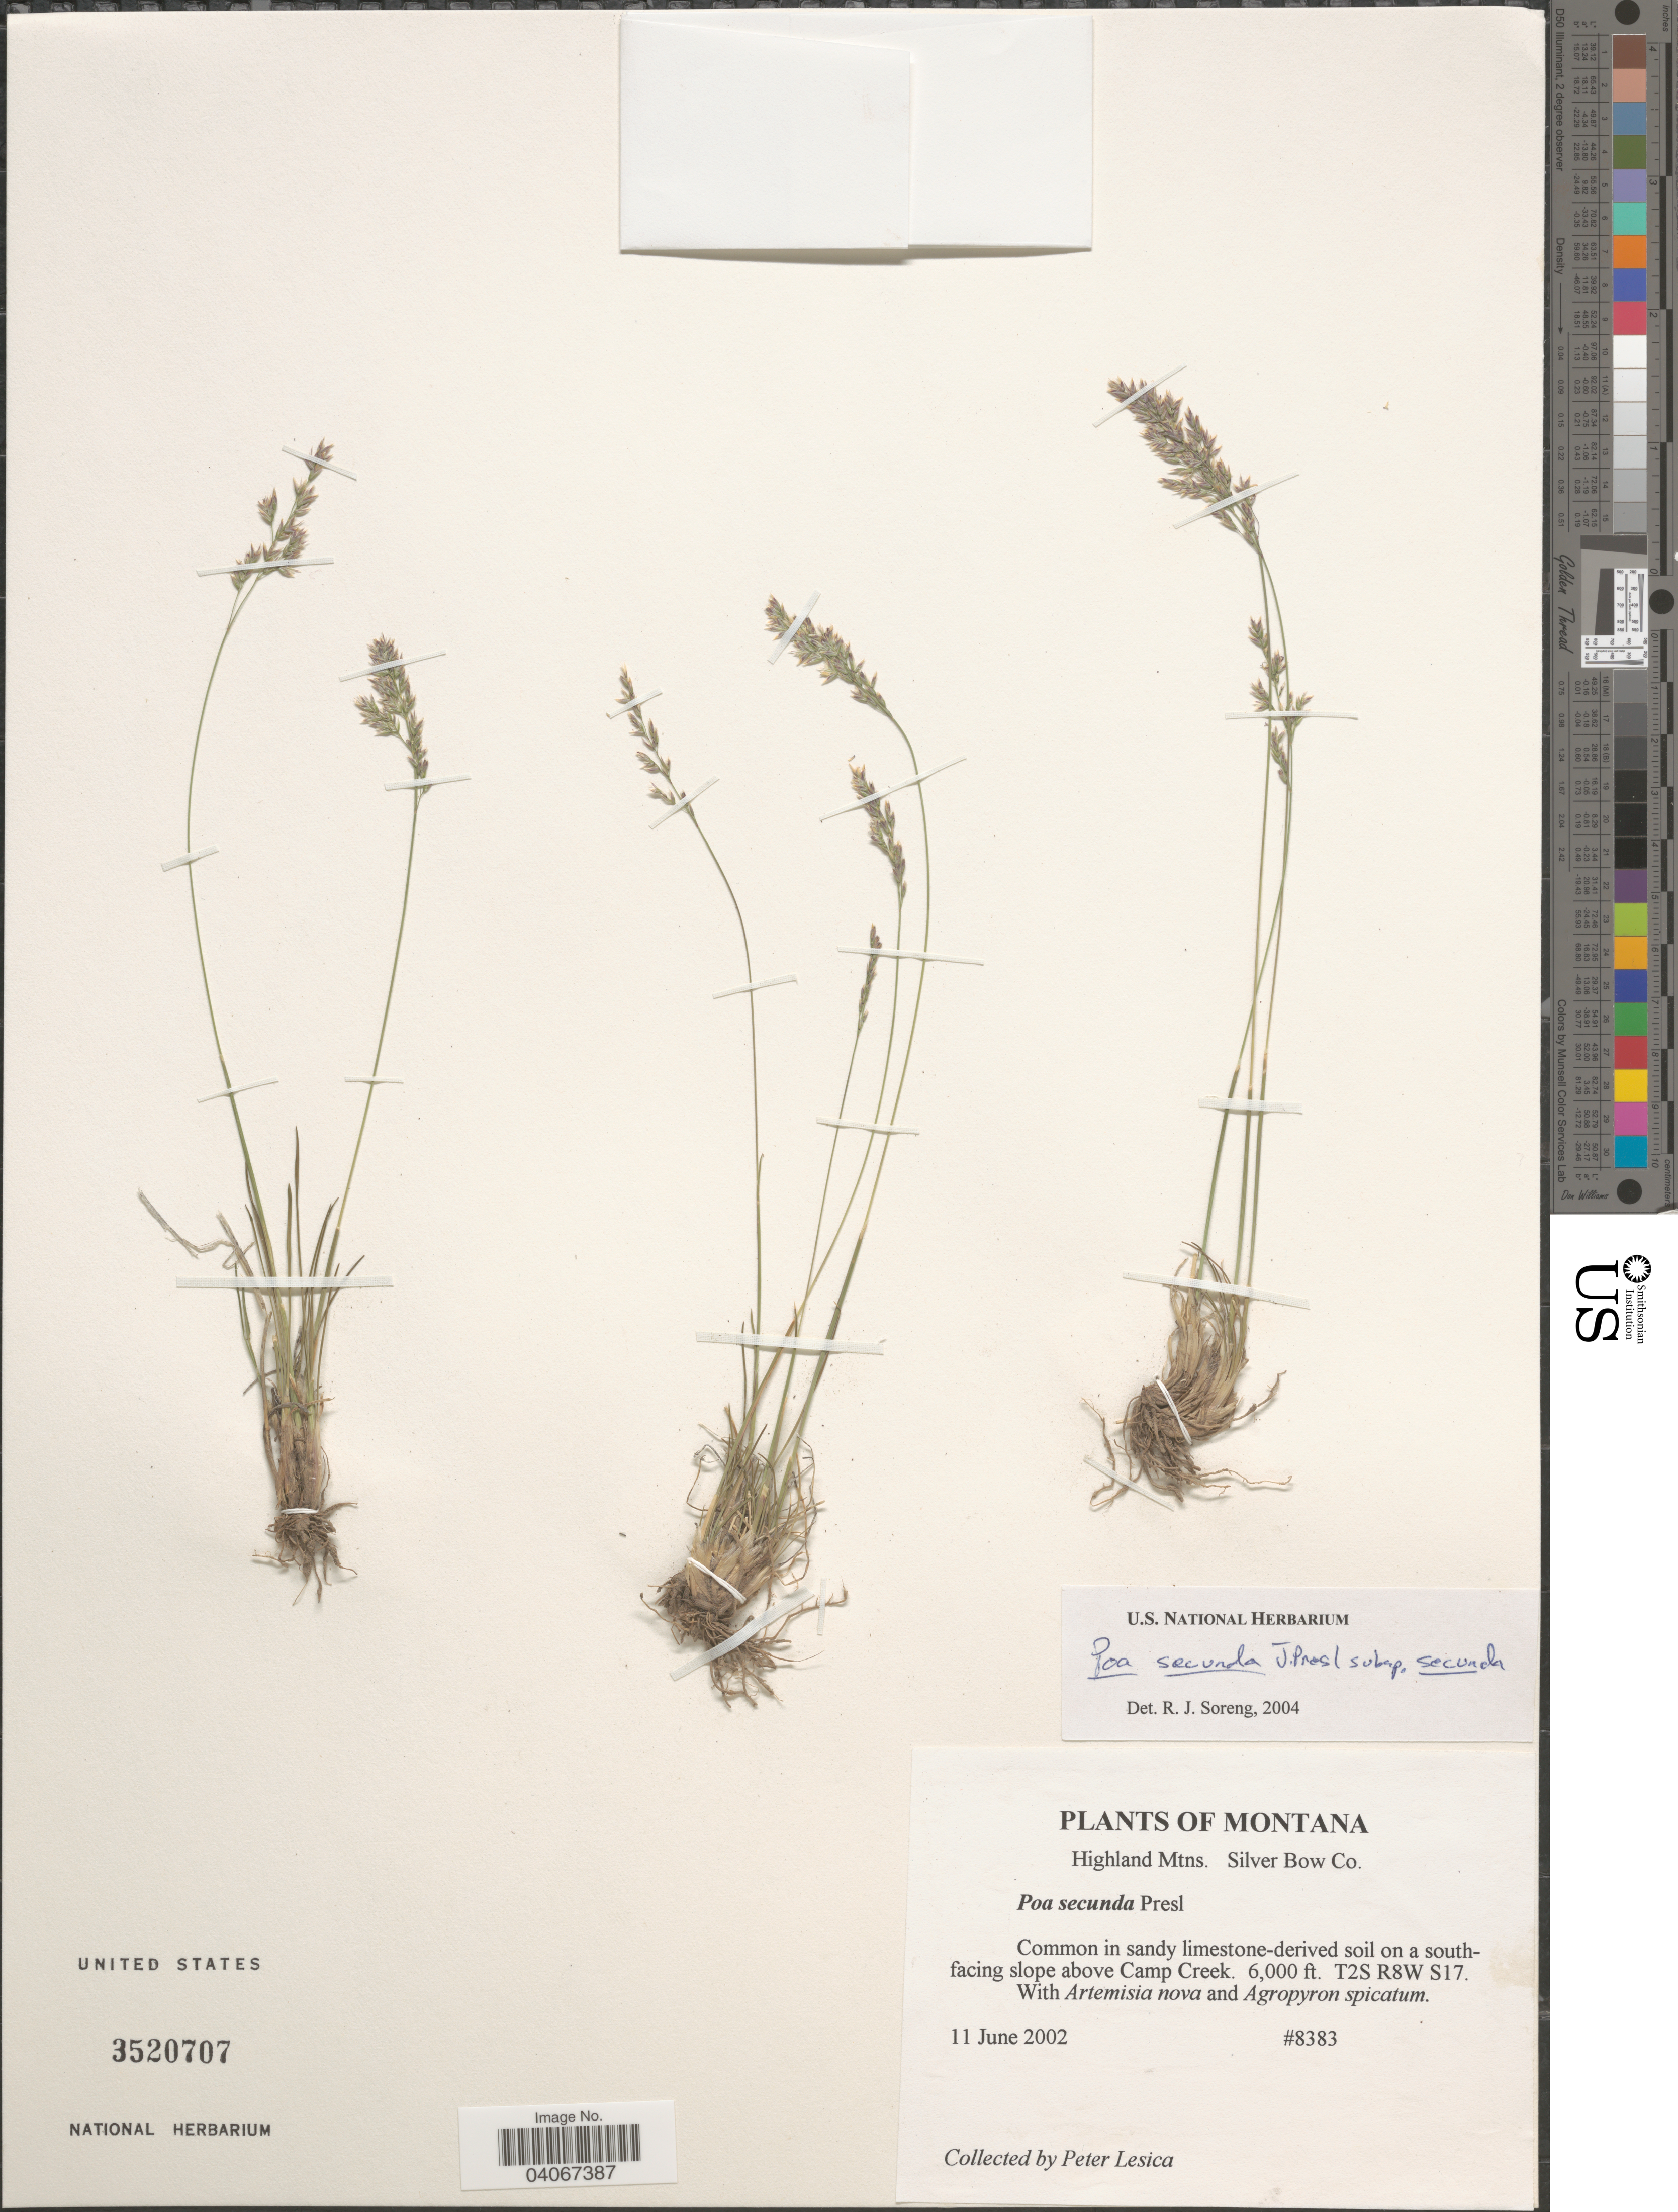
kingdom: Plantae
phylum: Tracheophyta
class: Liliopsida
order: Poales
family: Poaceae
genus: Poa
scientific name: Poa secunda subsp. secunda var. secunda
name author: J. Presl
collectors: P. Lesica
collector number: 8383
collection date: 2002-06-11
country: United States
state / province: Montana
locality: Highland Mtns. Silver Bow Co. Common in sandy limestone-derived soil on a southfacing slope above Camp Creek. T2S R8W S17.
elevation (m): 1829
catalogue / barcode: US 3520707